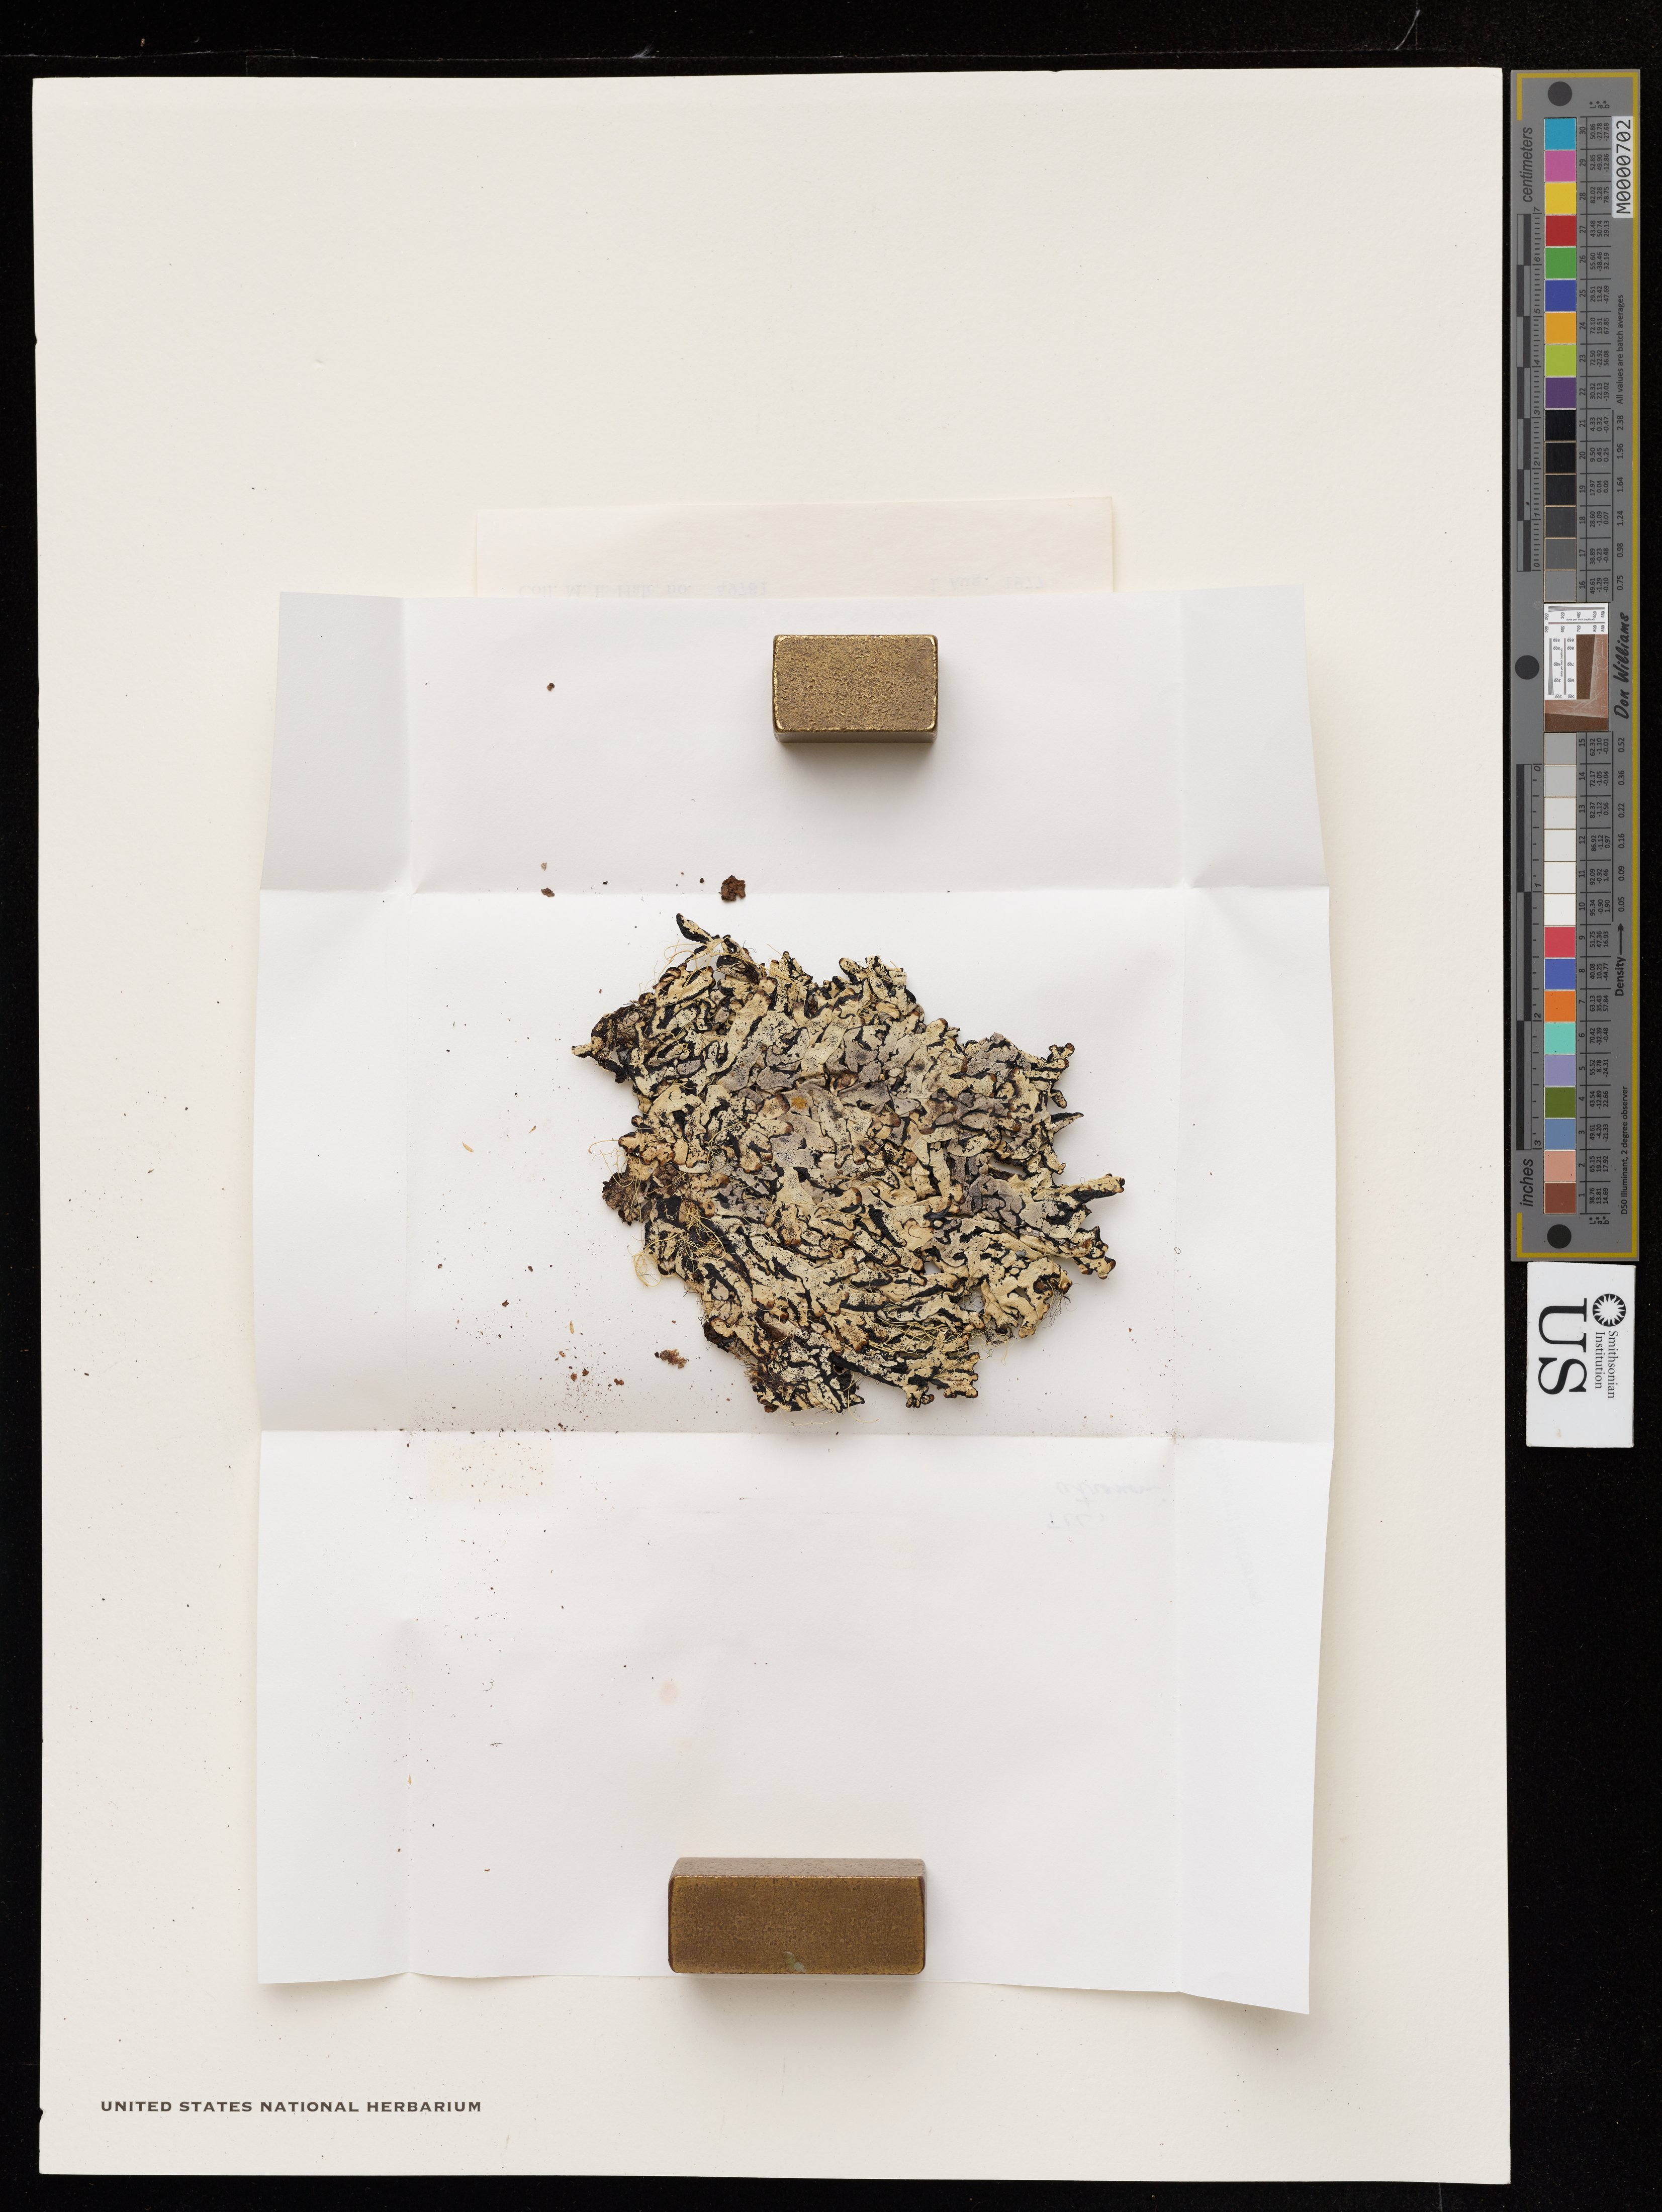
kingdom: Fungi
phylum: Ascomycota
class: Lecanoromycetes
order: Lecanorales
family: Parmeliaceae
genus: Hypogymnia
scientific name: Hypogymnia apinnata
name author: Goward & McCune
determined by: McCune, B.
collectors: M. Hale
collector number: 49781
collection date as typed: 01 Aug 1977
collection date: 1977-08-01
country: United States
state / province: Oregon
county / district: Lane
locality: Frog campground area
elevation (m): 0